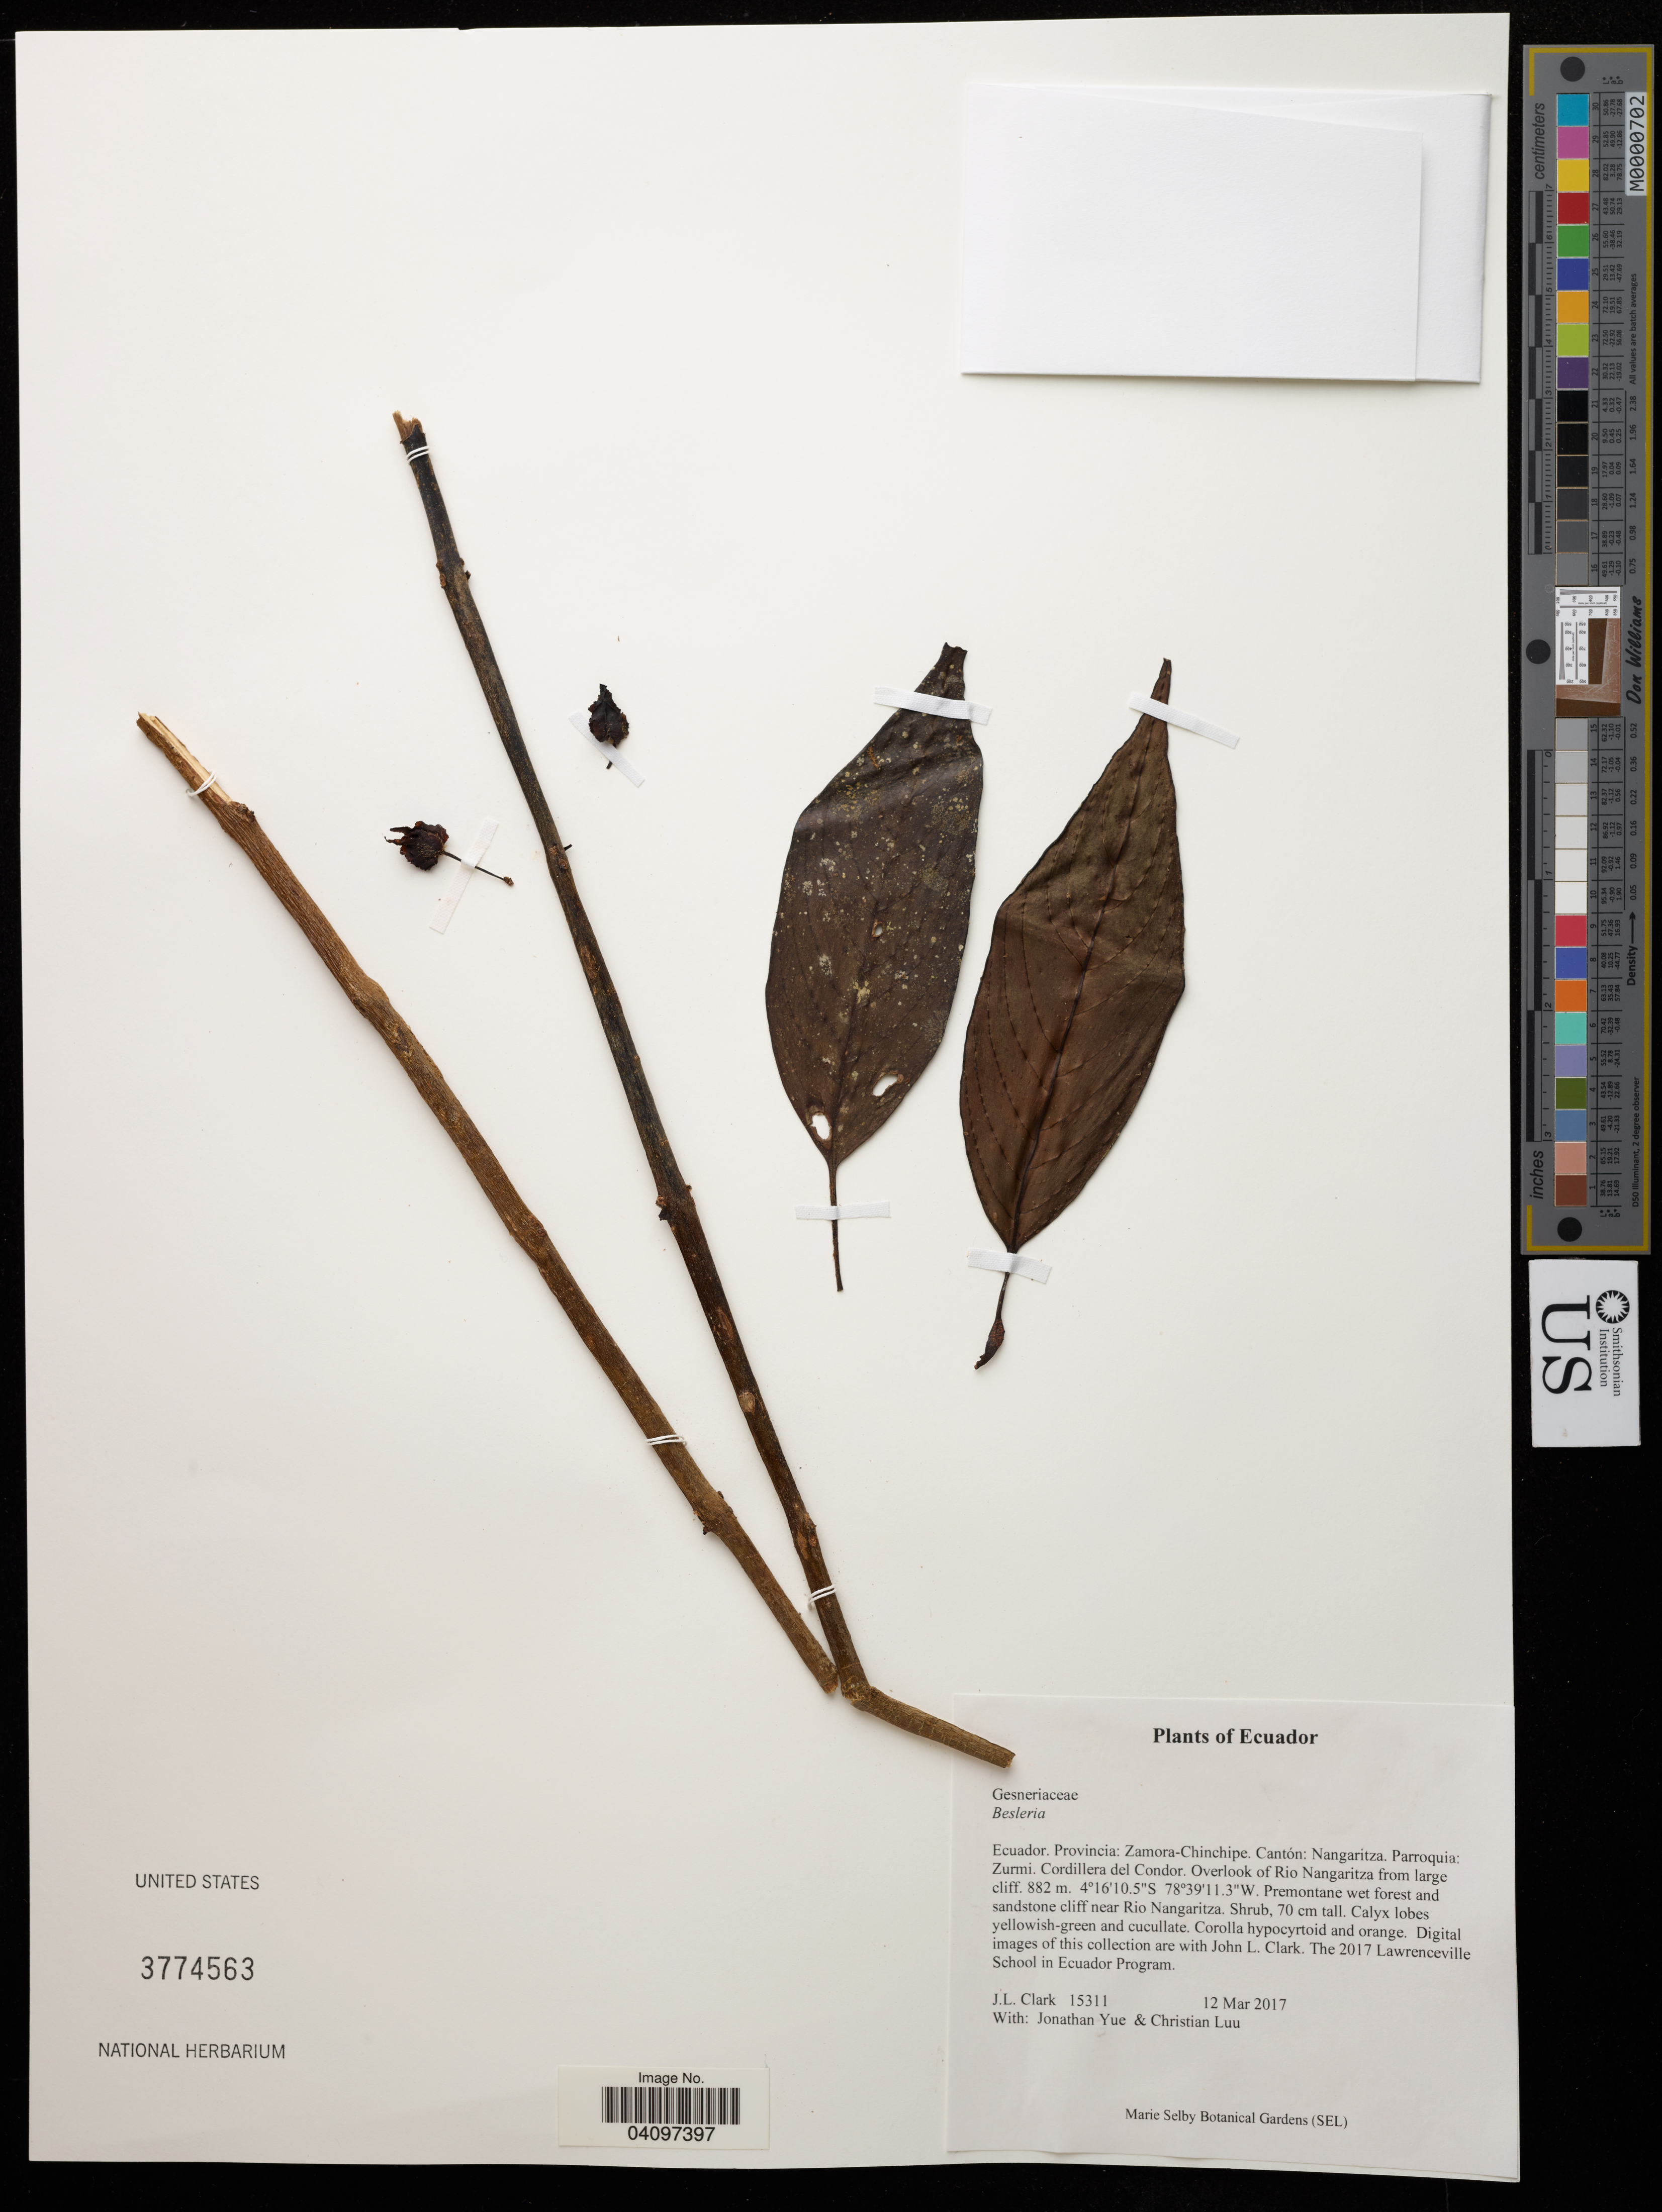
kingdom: Plantae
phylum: Tracheophyta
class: Magnoliopsida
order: Lamiales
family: Gesneriaceae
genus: Besleria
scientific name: Besleria sp.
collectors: J. Clark, J. Yue & C. Luu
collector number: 15311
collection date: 2017-03-12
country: Ecuador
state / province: Zamora-Chinchipe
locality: Cantón: Nangaritza. Parroquia: Zurmi. Cordillera del Condor. Overlook of Rio Nangaritza from large cliff. Premontane wet forest and sandstone cliff near Rio Nangaritza.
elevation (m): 882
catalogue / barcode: US 3774563